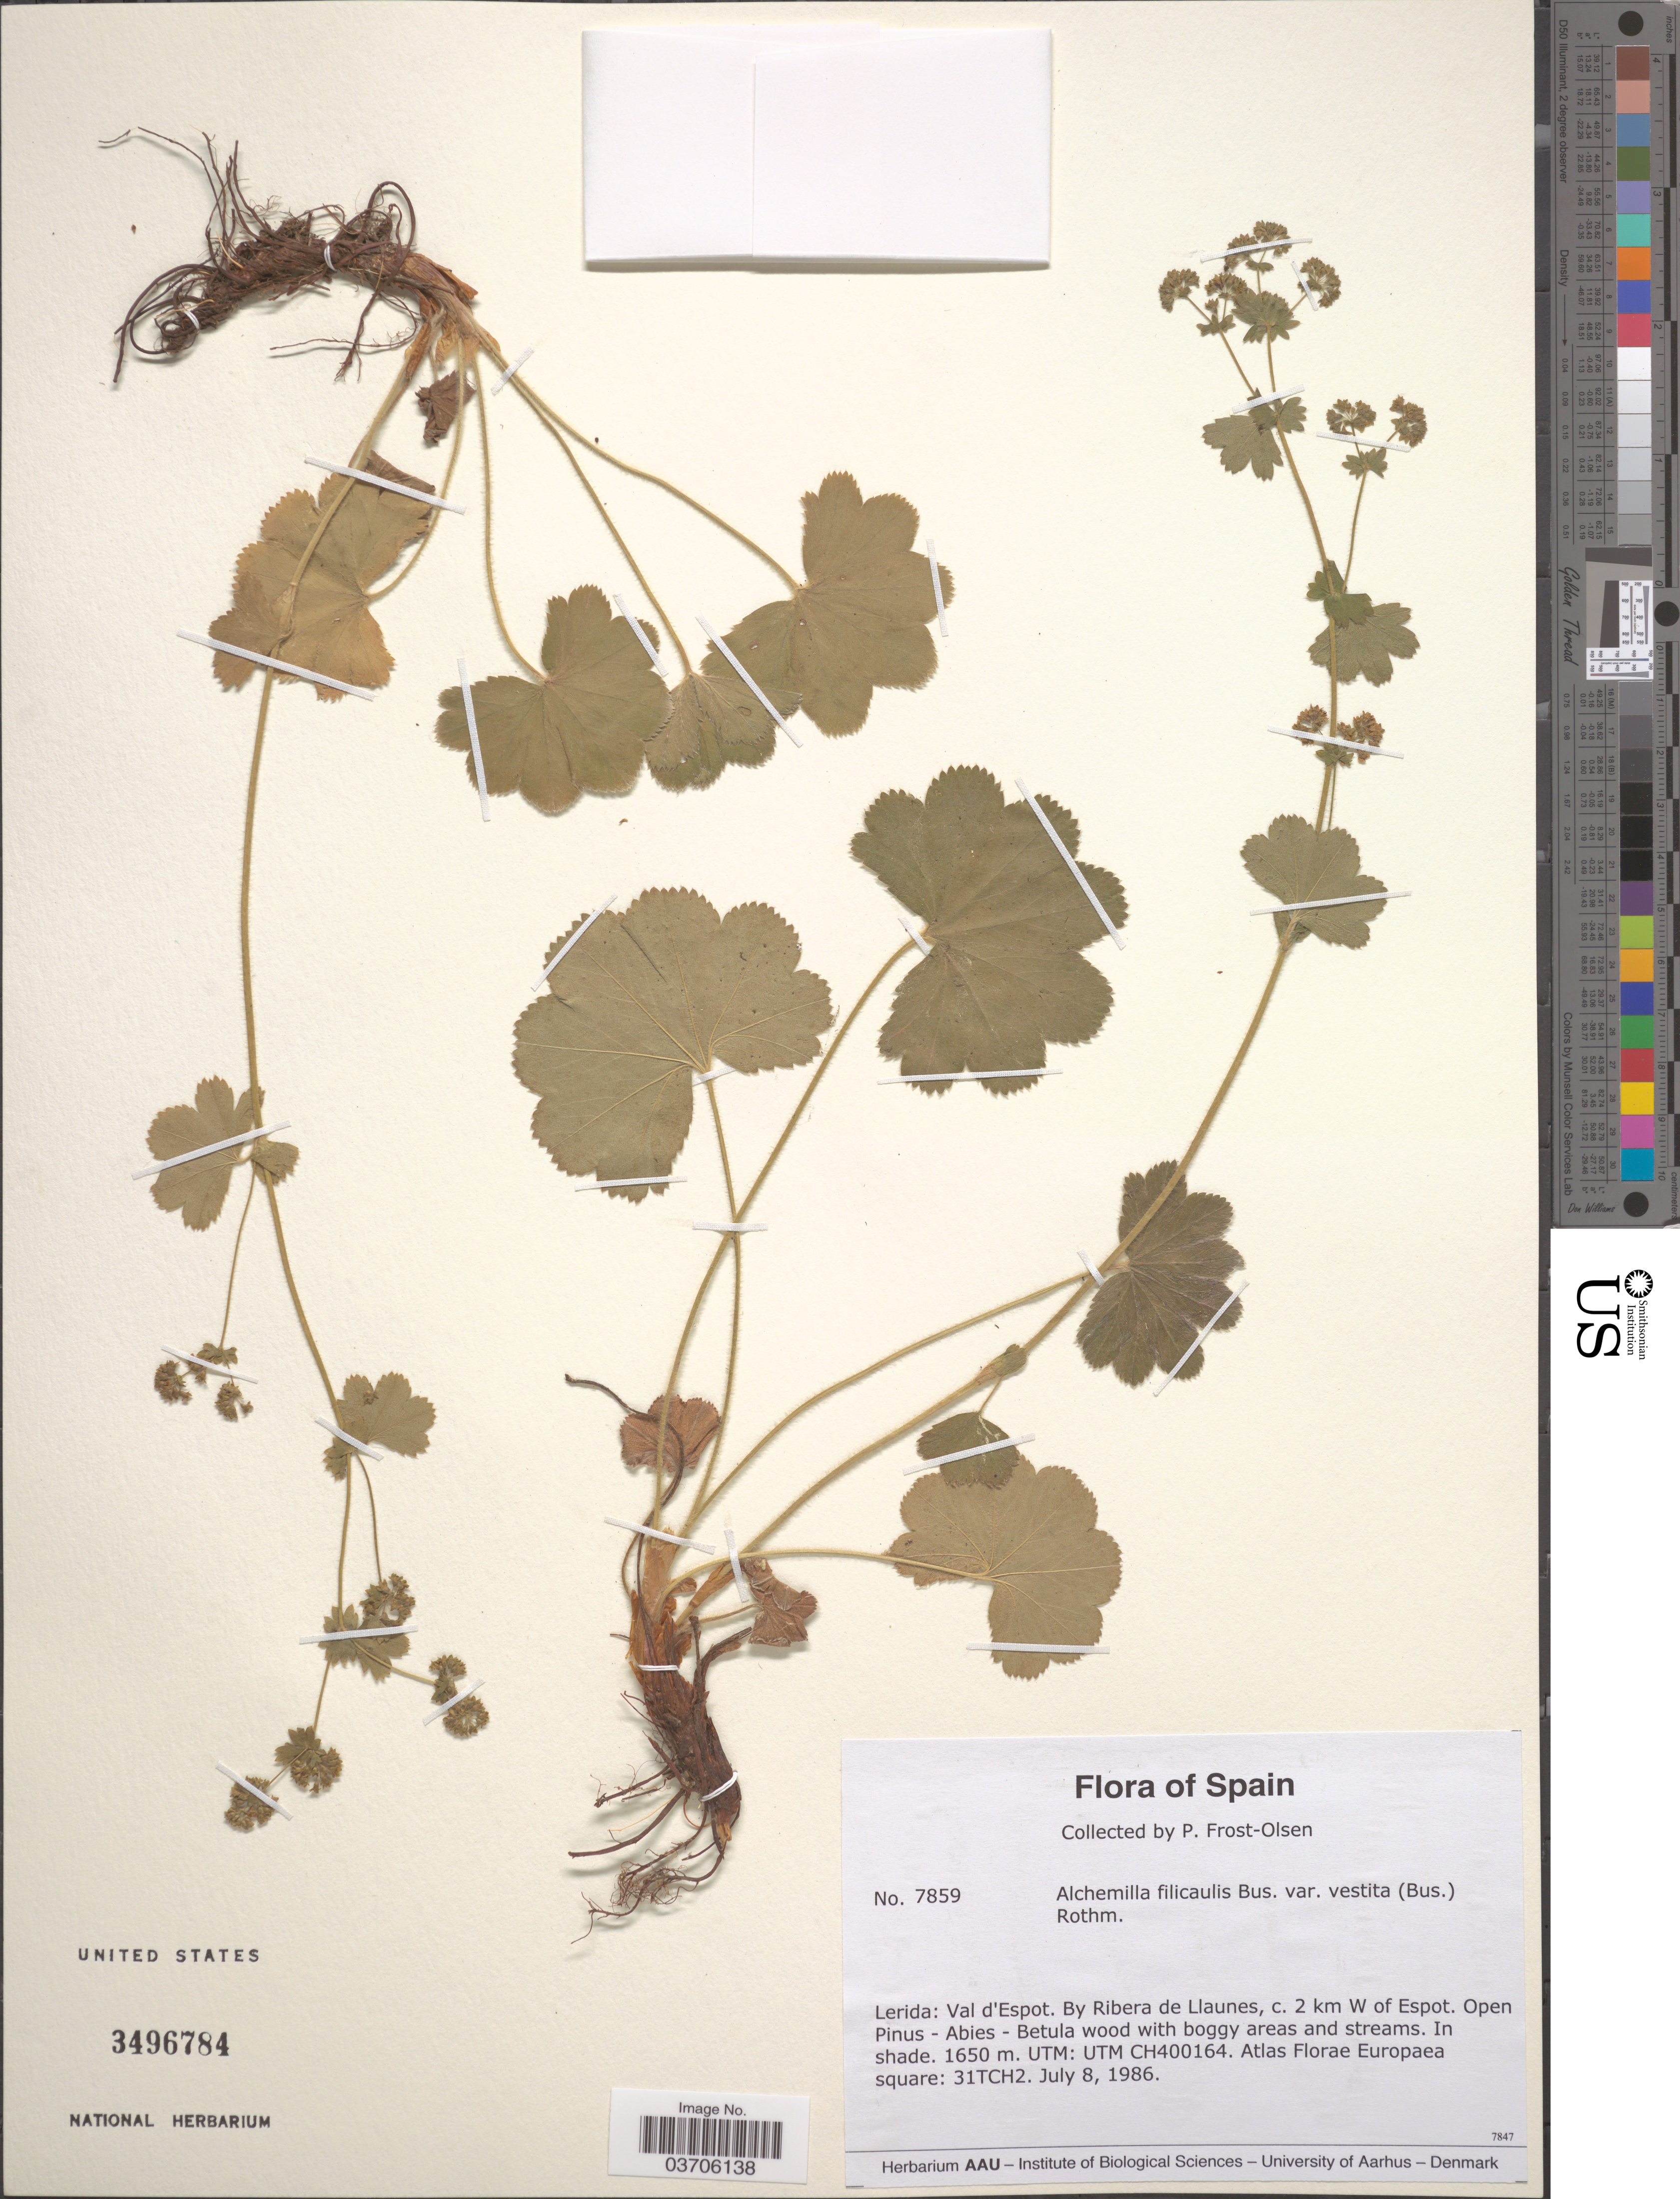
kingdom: Plantae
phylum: Tracheophyta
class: Magnoliopsida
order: Rosales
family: Rosaceae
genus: Alchemilla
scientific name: Alchemilla filicaulis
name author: Buser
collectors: P. Frost-Olsen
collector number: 7859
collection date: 1986-07-08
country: Spain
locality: Lerida: Val d'Espot. By Ribera de Llaunes, c. 2 km W of Espot. UTM: UTM CH400164. Europaea square: 31TCH2.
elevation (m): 1650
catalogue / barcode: US 3496784